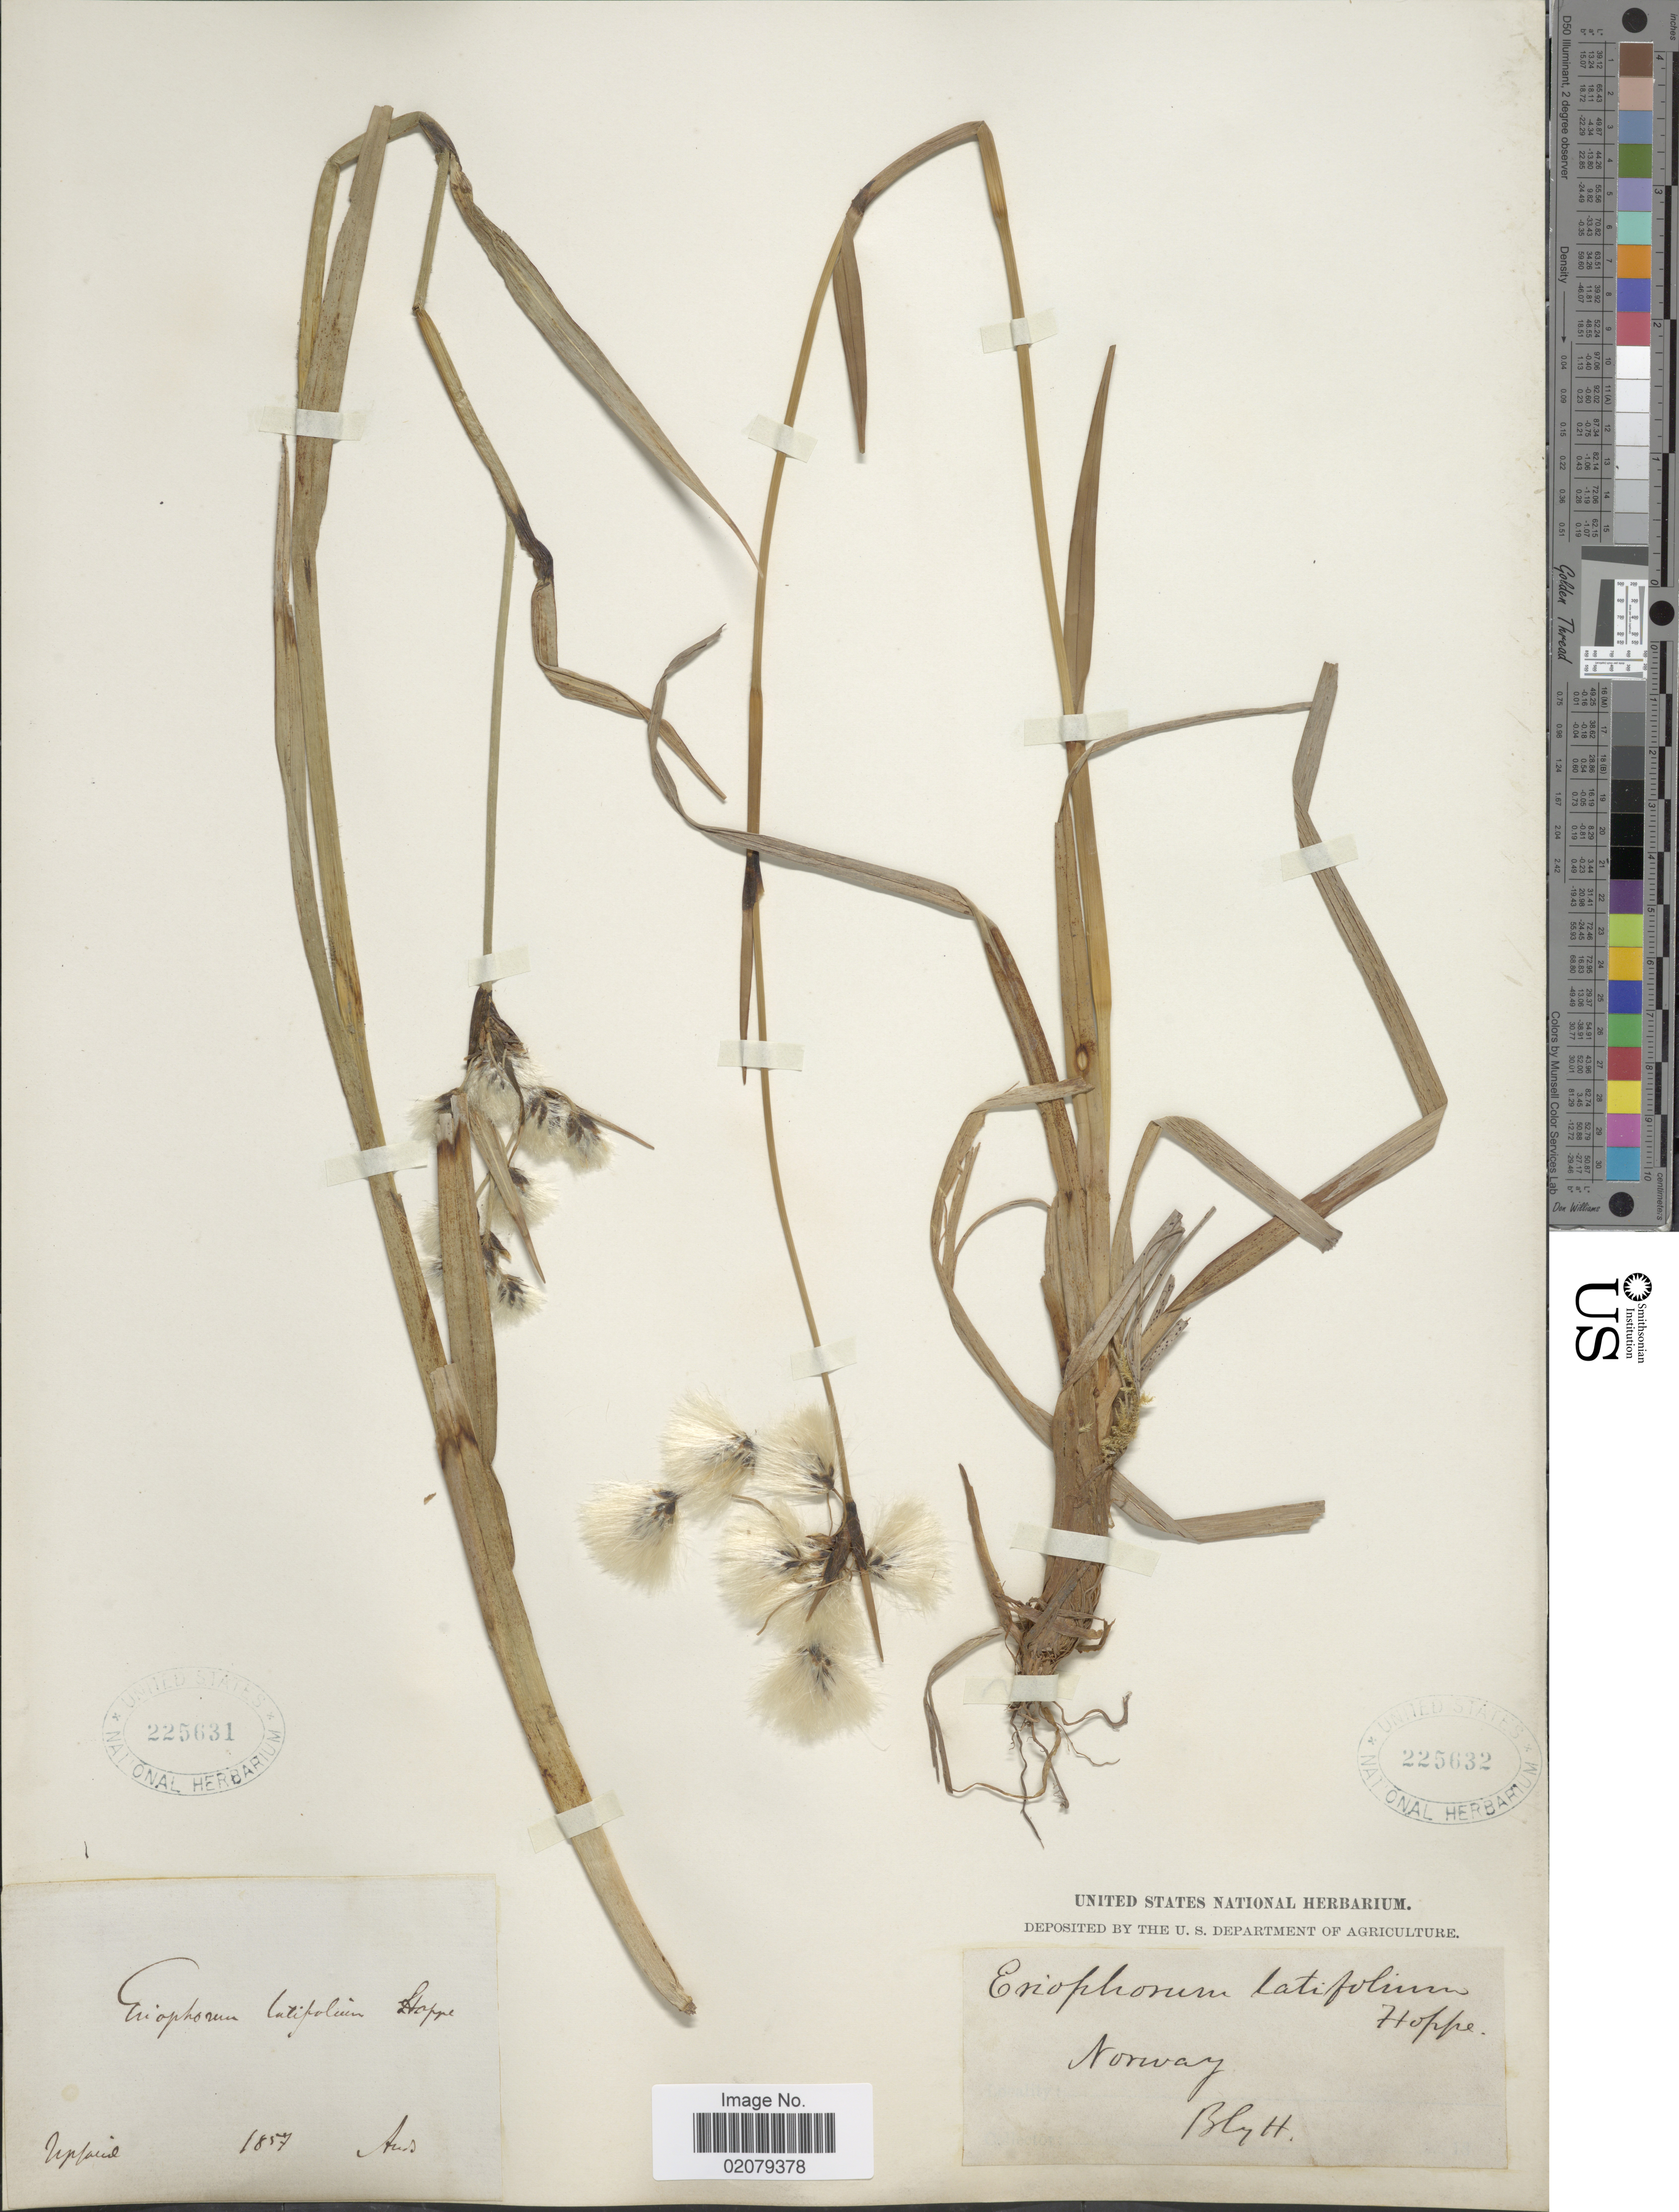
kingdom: Plantae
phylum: Tracheophyta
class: Liliopsida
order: Poales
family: Cyperaceae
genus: Eriophorum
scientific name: Eriophorum latifolium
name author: Hoppe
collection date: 1857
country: Sweden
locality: Uppland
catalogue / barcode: US 225631-2